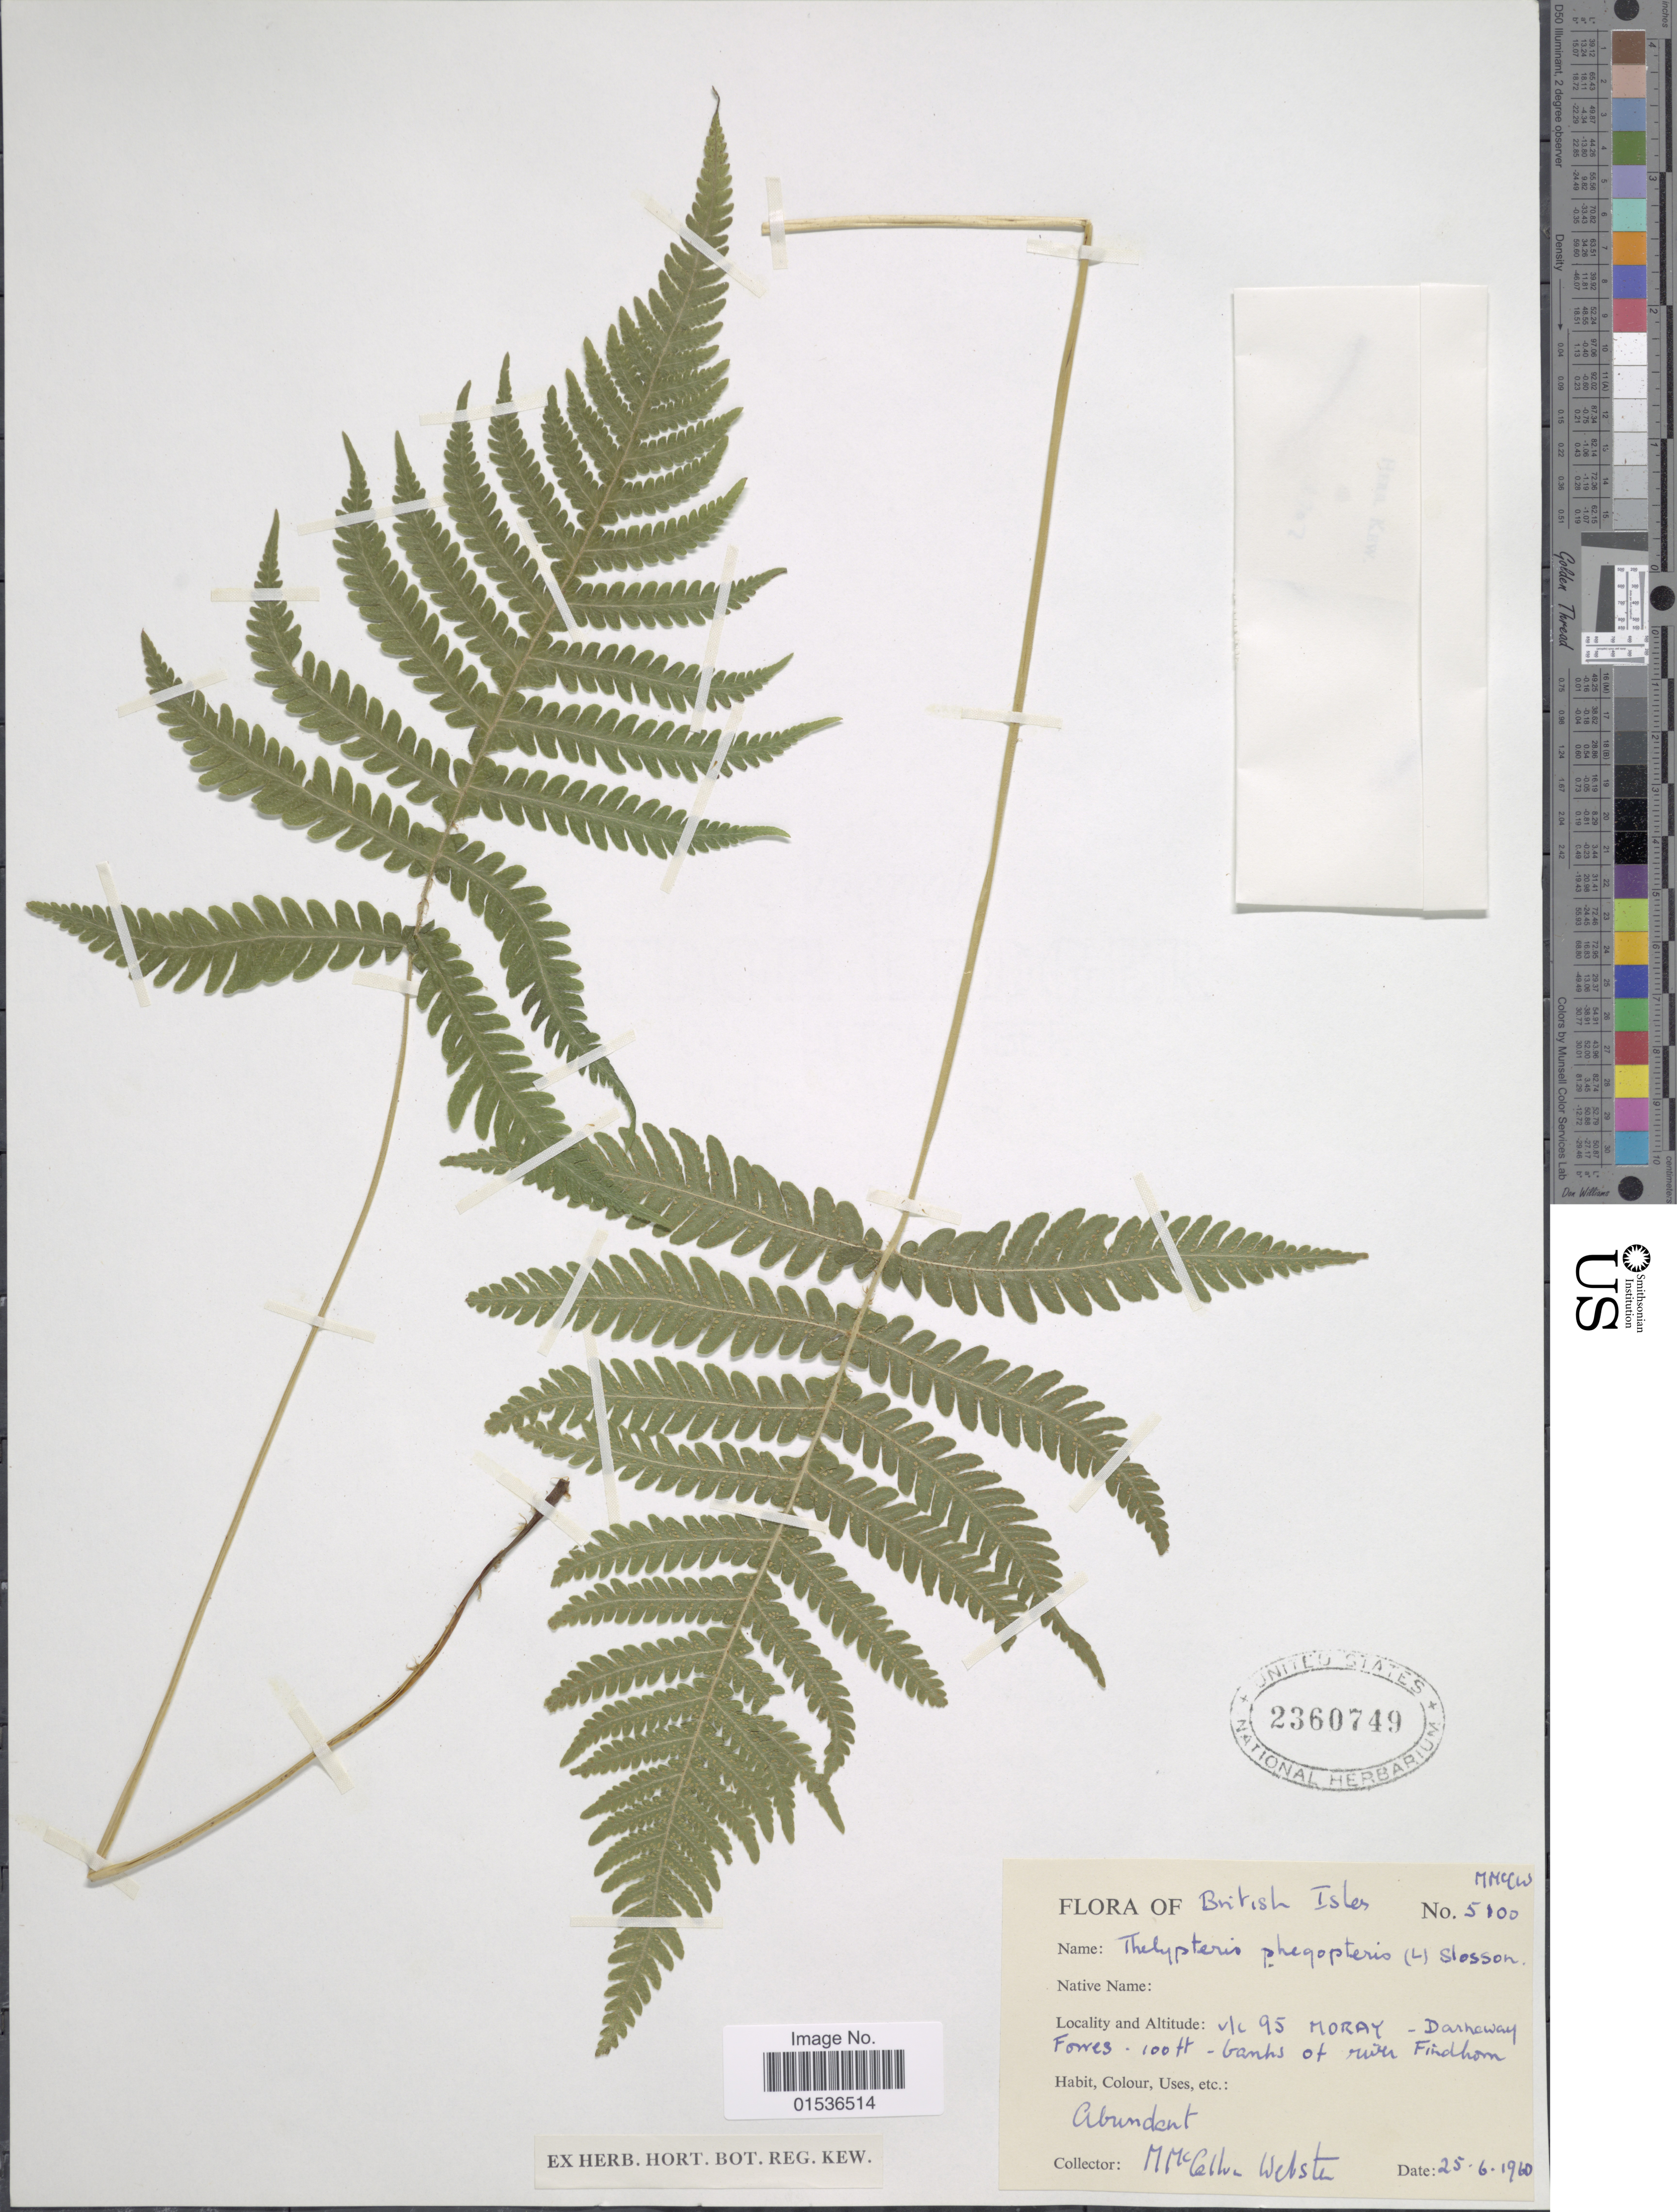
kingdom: Plantae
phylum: Tracheophyta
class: Polypodiopsida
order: Polypodiales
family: Thelypteridaceae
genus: Phegopteris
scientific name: Phegopteris connectilis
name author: (Michx.) Watt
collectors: M. Mcelvey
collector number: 5100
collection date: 1960-06-25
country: United Kingdom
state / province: Scotland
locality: v/c 95 Moray - Darnaway Forres, banks of river Findhorn.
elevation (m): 30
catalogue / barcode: US 2360749